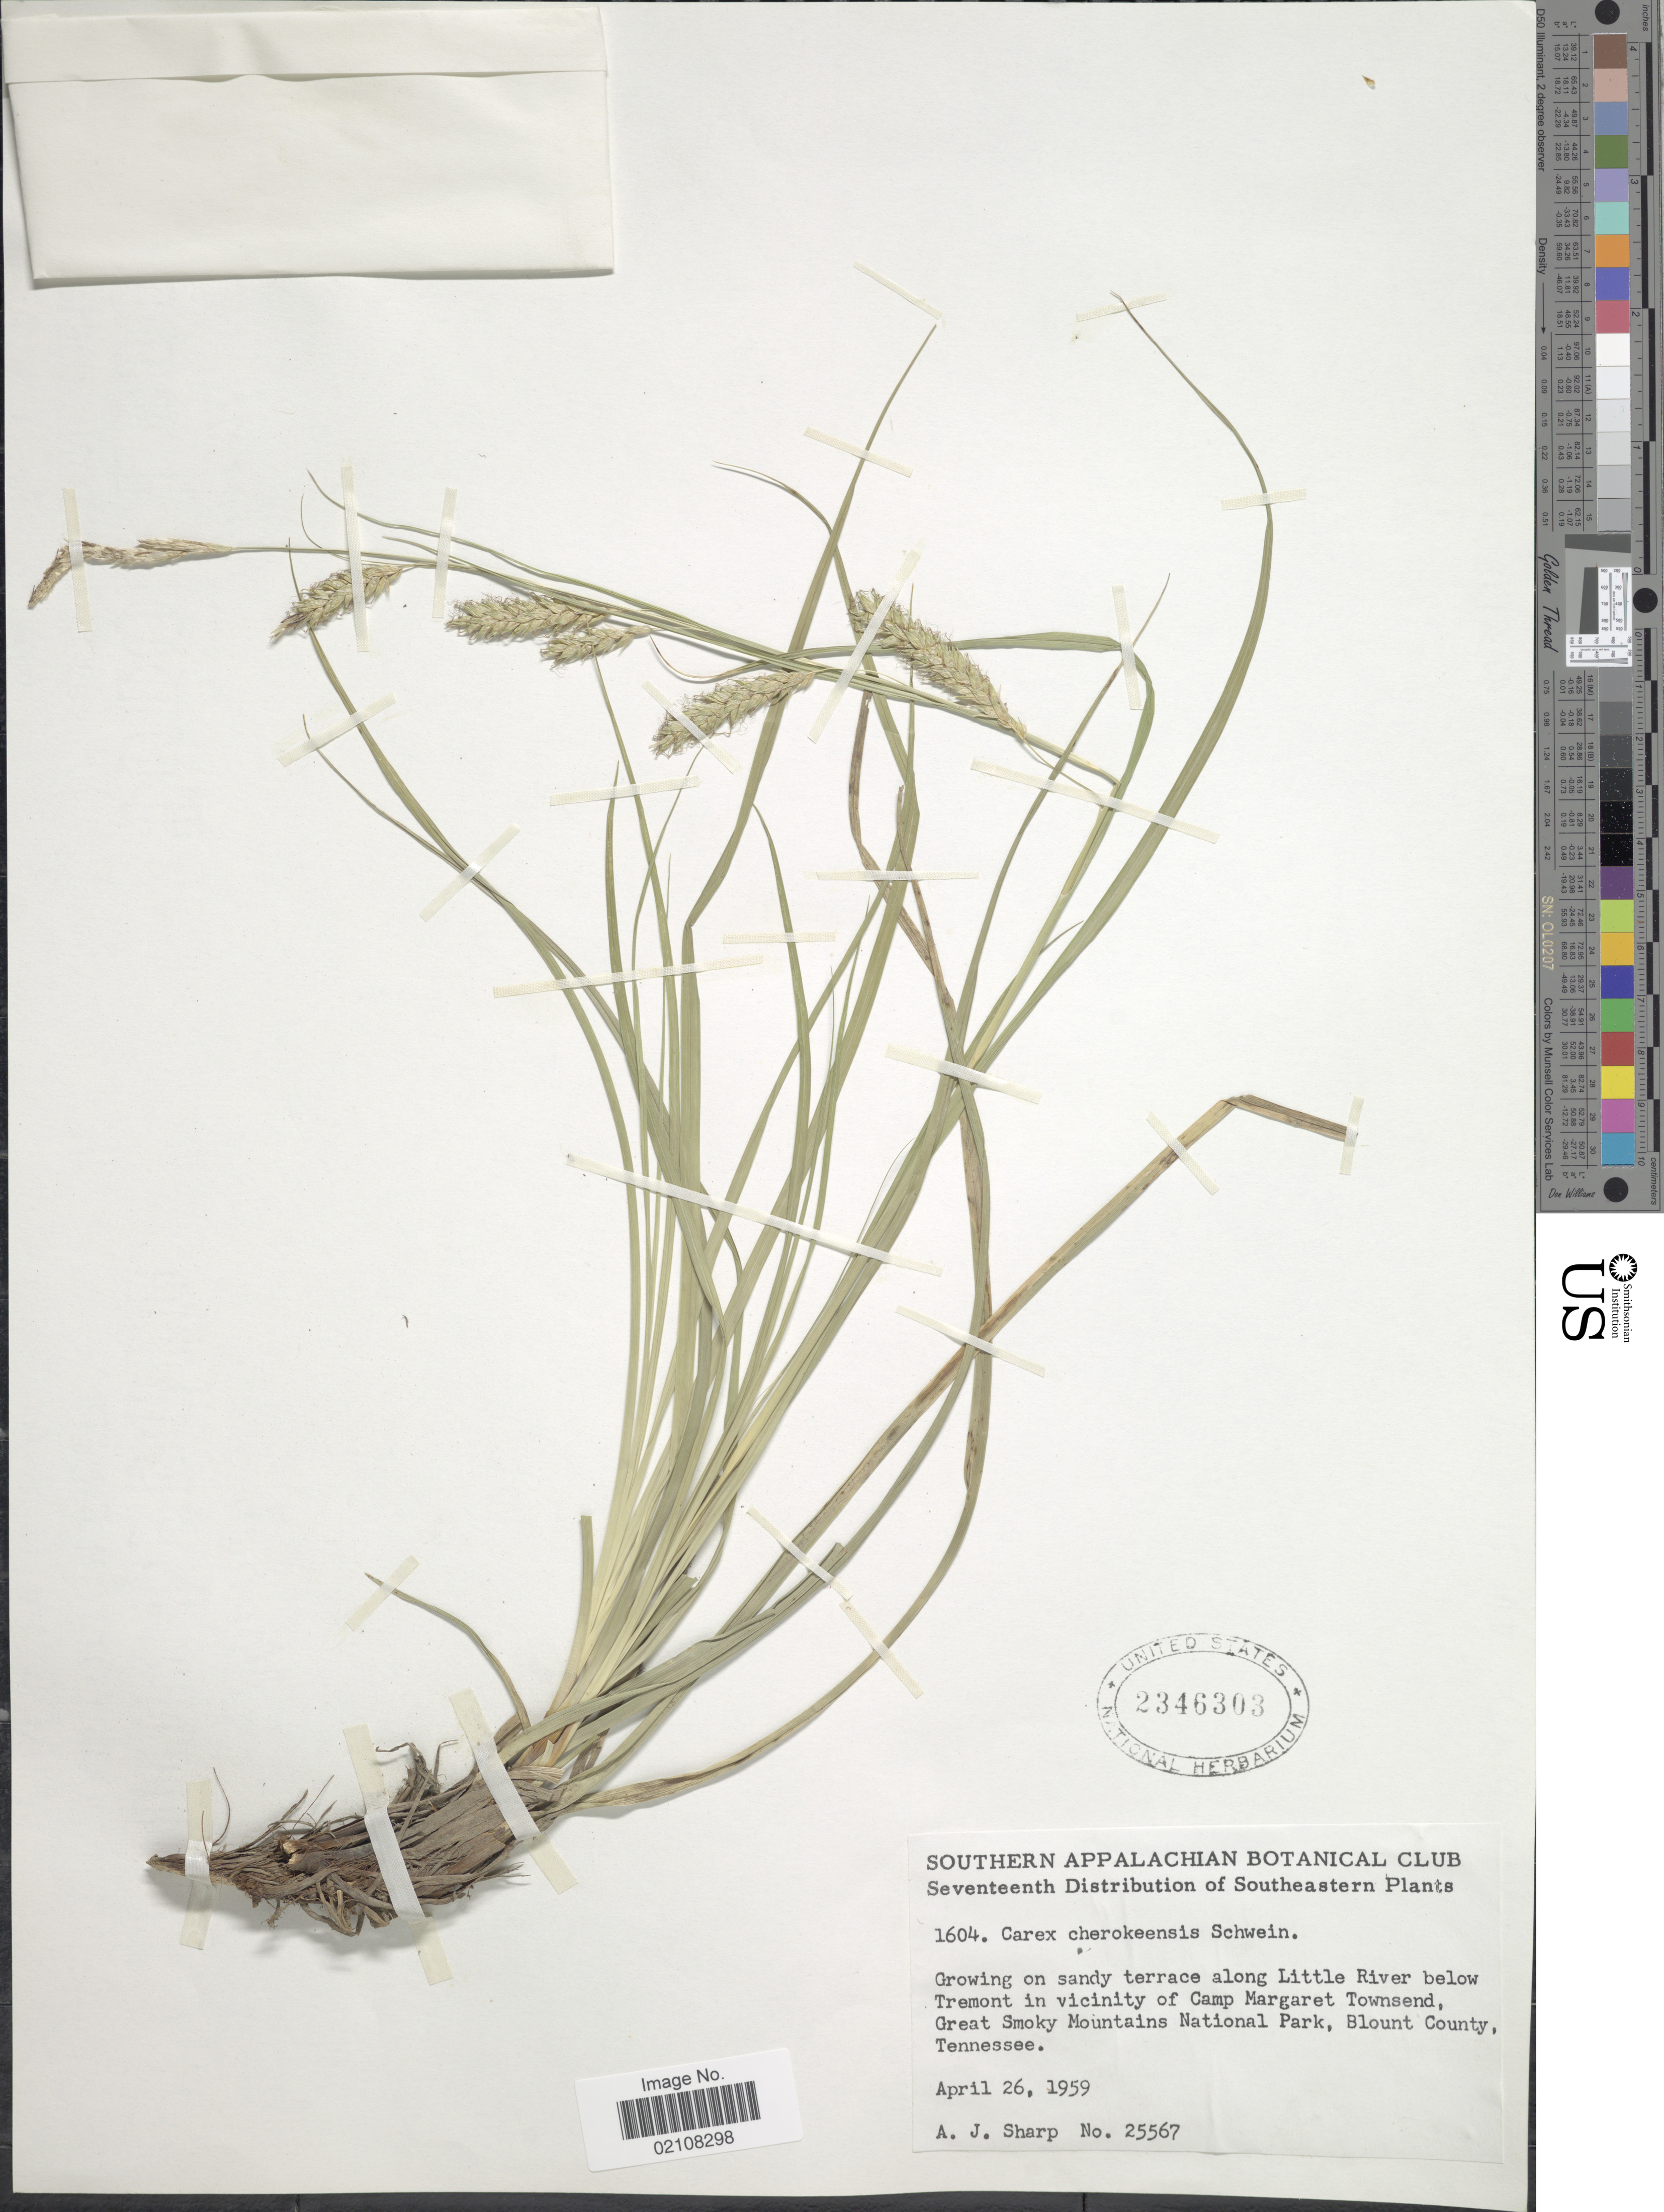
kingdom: Plantae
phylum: Tracheophyta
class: Liliopsida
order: Poales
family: Cyperaceae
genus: Carex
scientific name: Carex cherokeensis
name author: Schwein.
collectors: A. J. Sharp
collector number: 25567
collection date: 1959-04-16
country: United States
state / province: Tennessee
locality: Growing on sandy terrace along Little River below Tremont in vicinity of Camp Margaret Townsend, Great Smoky Mountains National Park, Blount County, Tennessee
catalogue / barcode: US 2346303